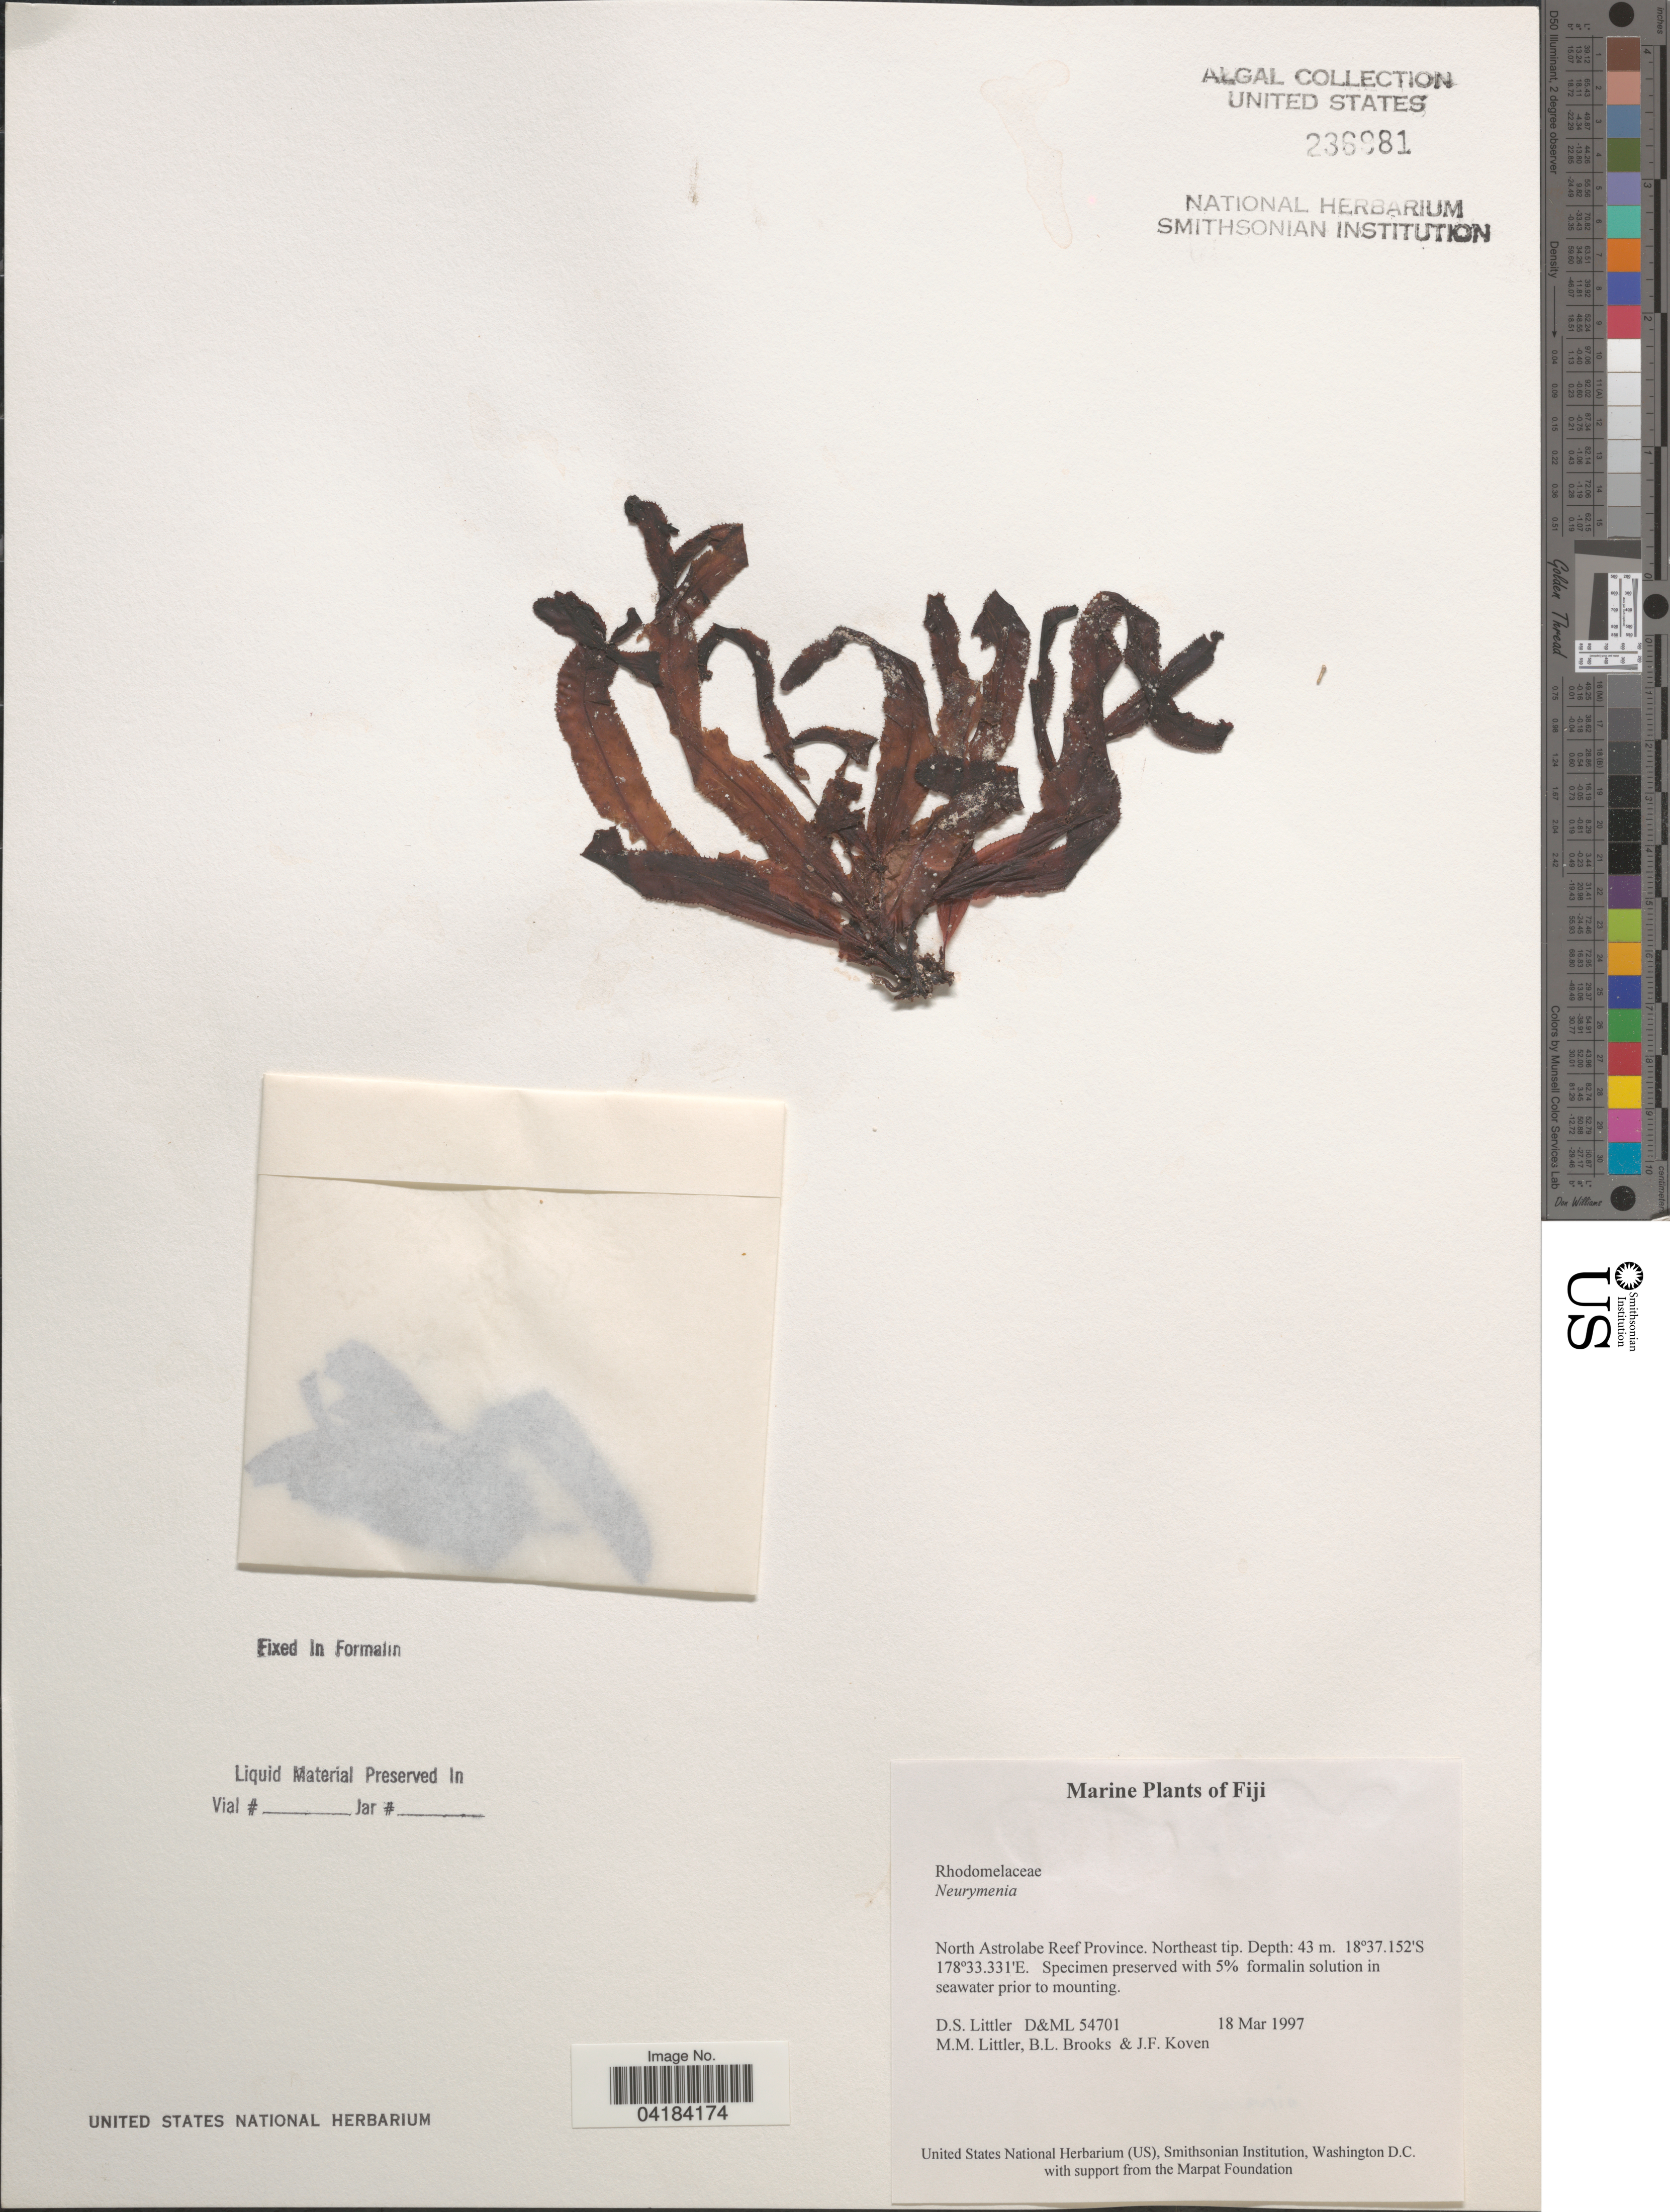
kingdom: Plantae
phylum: Rhodophyta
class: Florideophyceae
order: Ceramiales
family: Rhodomelaceae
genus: Neurymenia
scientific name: Neurymenia sp.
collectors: D. S. Littler, B. Brooks & J. Koven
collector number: D&ML54701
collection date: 1997-03-18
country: Fiji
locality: North Astrolabe Reef Province. Northeast tip.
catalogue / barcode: US 236981